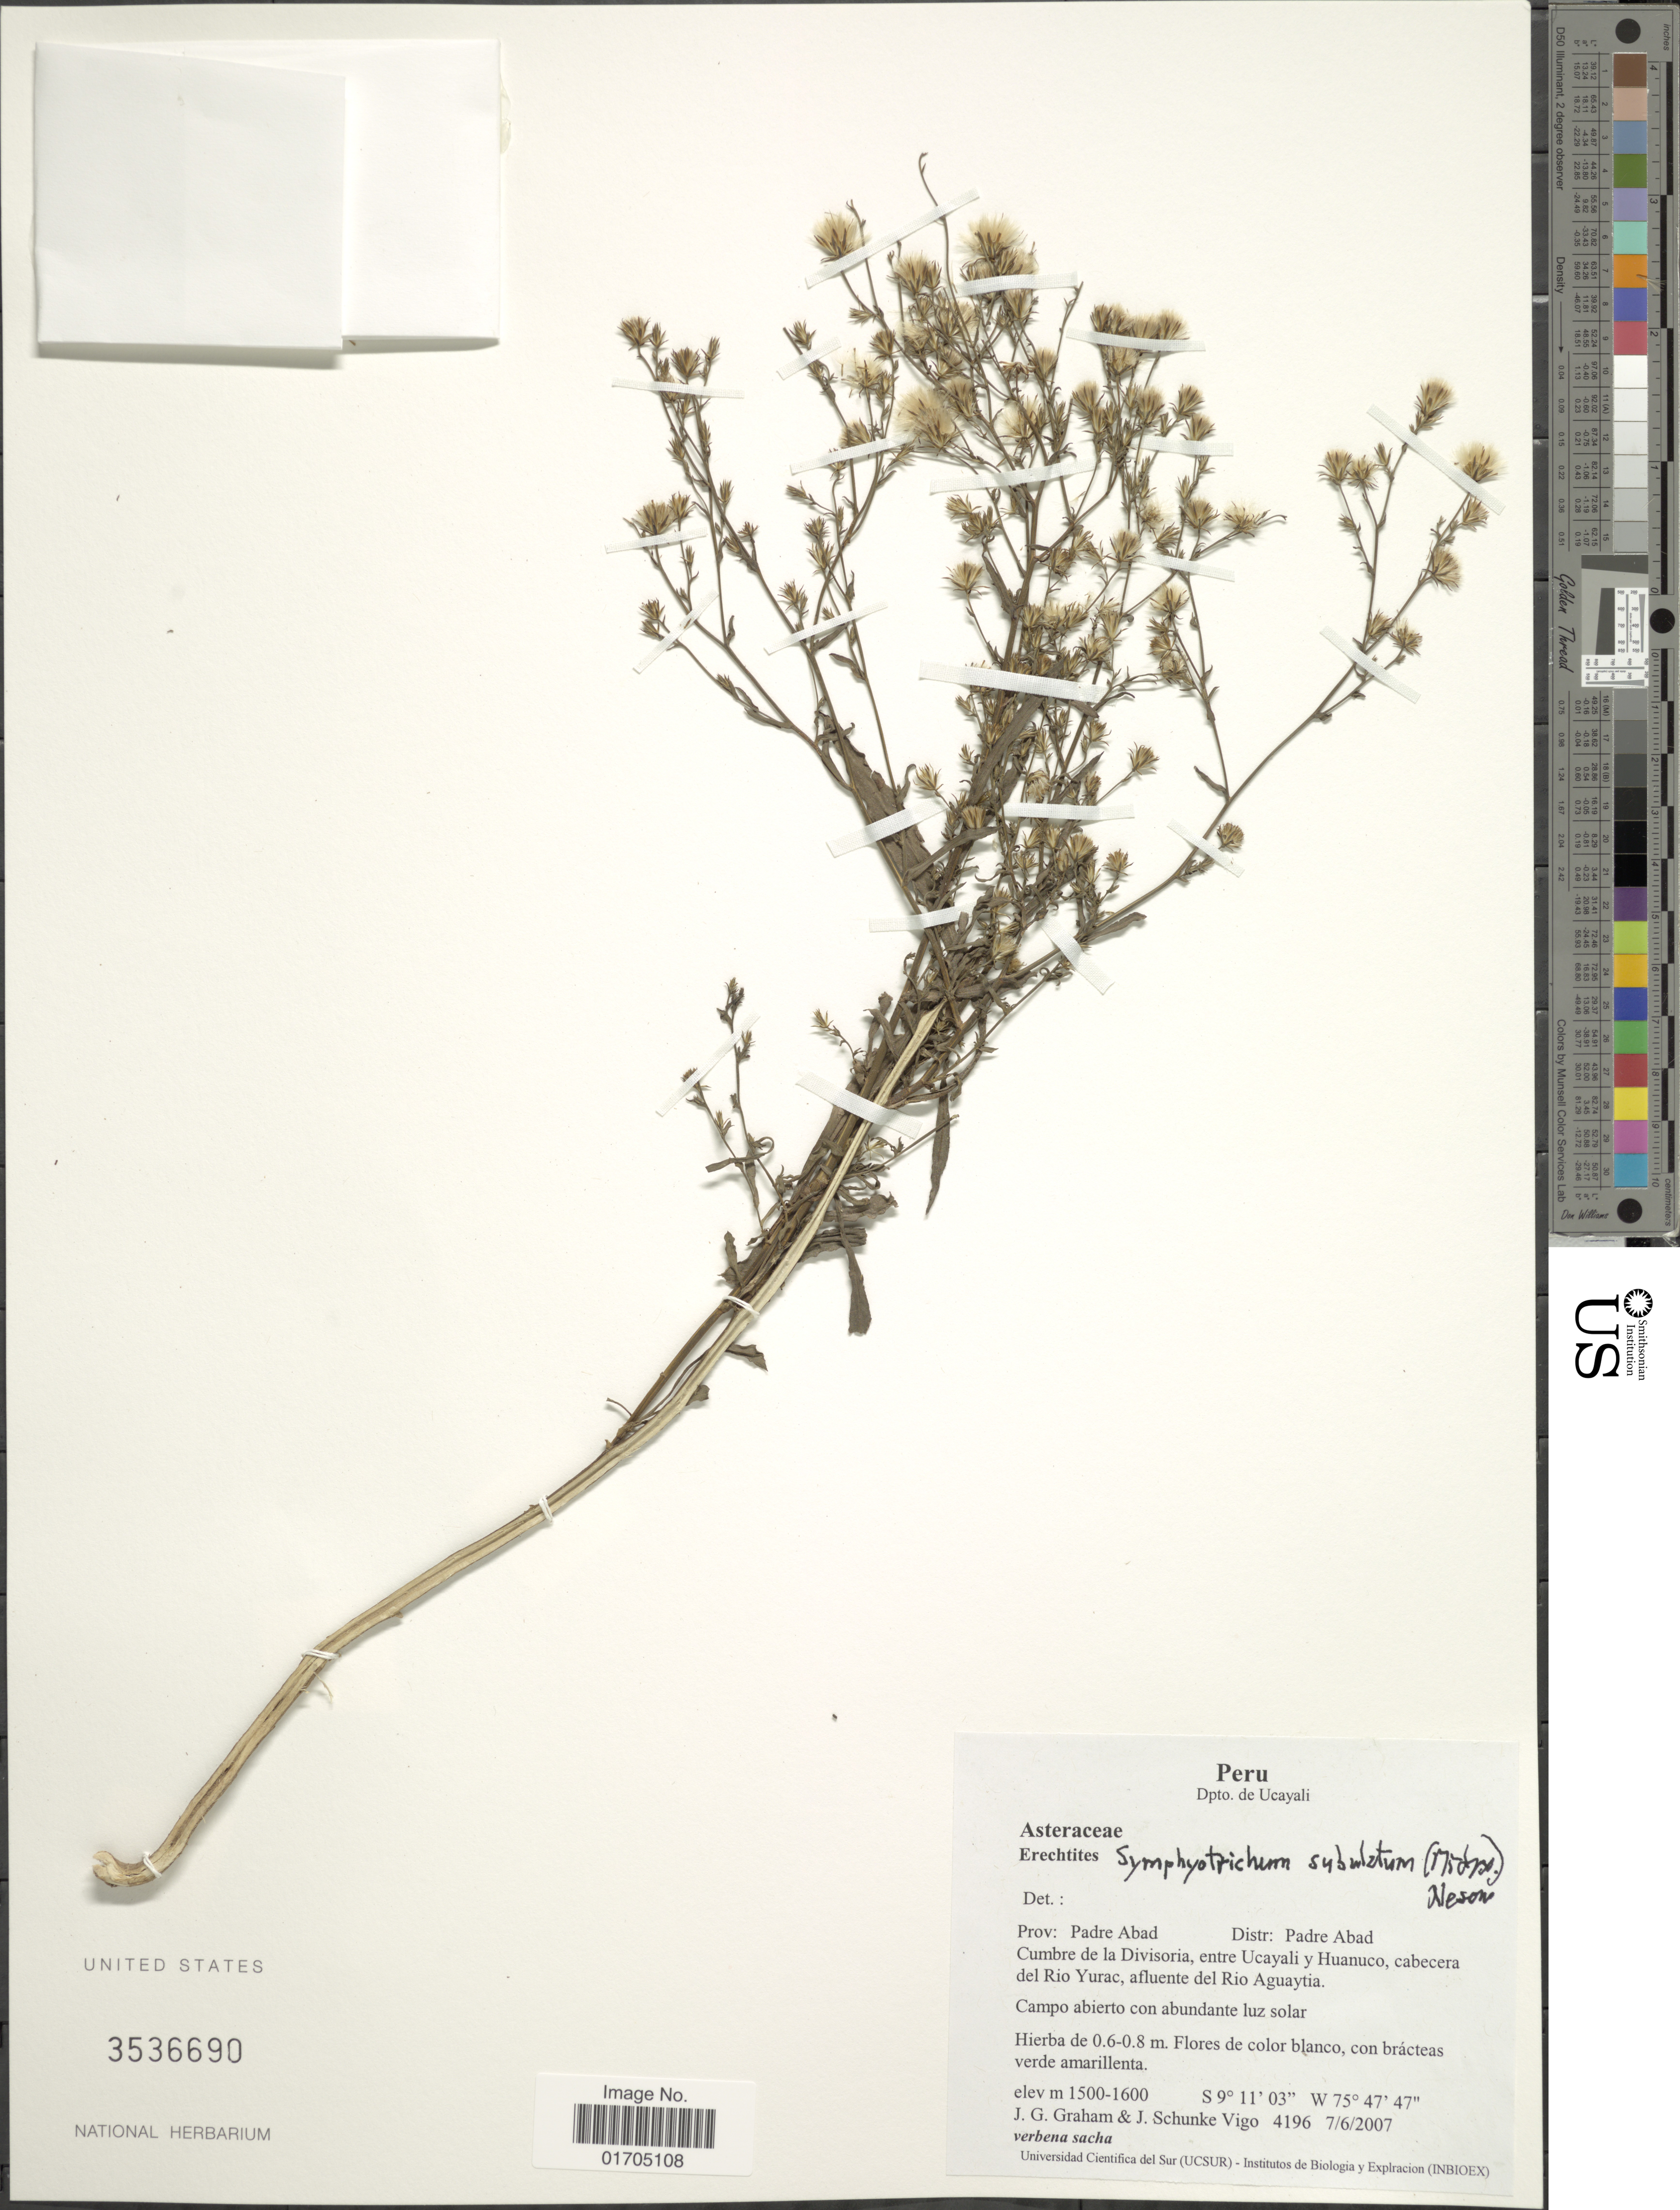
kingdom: Plantae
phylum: Tracheophyta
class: Magnoliopsida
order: Asterales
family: Asteraceae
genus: Symphyotrichum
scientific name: Symphyotrichum subulatum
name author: (Michx.) G.L. Nesom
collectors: J. Graham & J. Schunke Vigo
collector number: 4196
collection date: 2007-06-07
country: Peru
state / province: Ucayali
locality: Prov: Padre Abad, Distr: Padre Abad, Cumbre de la Divisoria, entre Ucayali y Huanuco, cabecera del Rio Yurac, afluente del Rio Aguaytia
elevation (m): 1500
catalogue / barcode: US 3536690